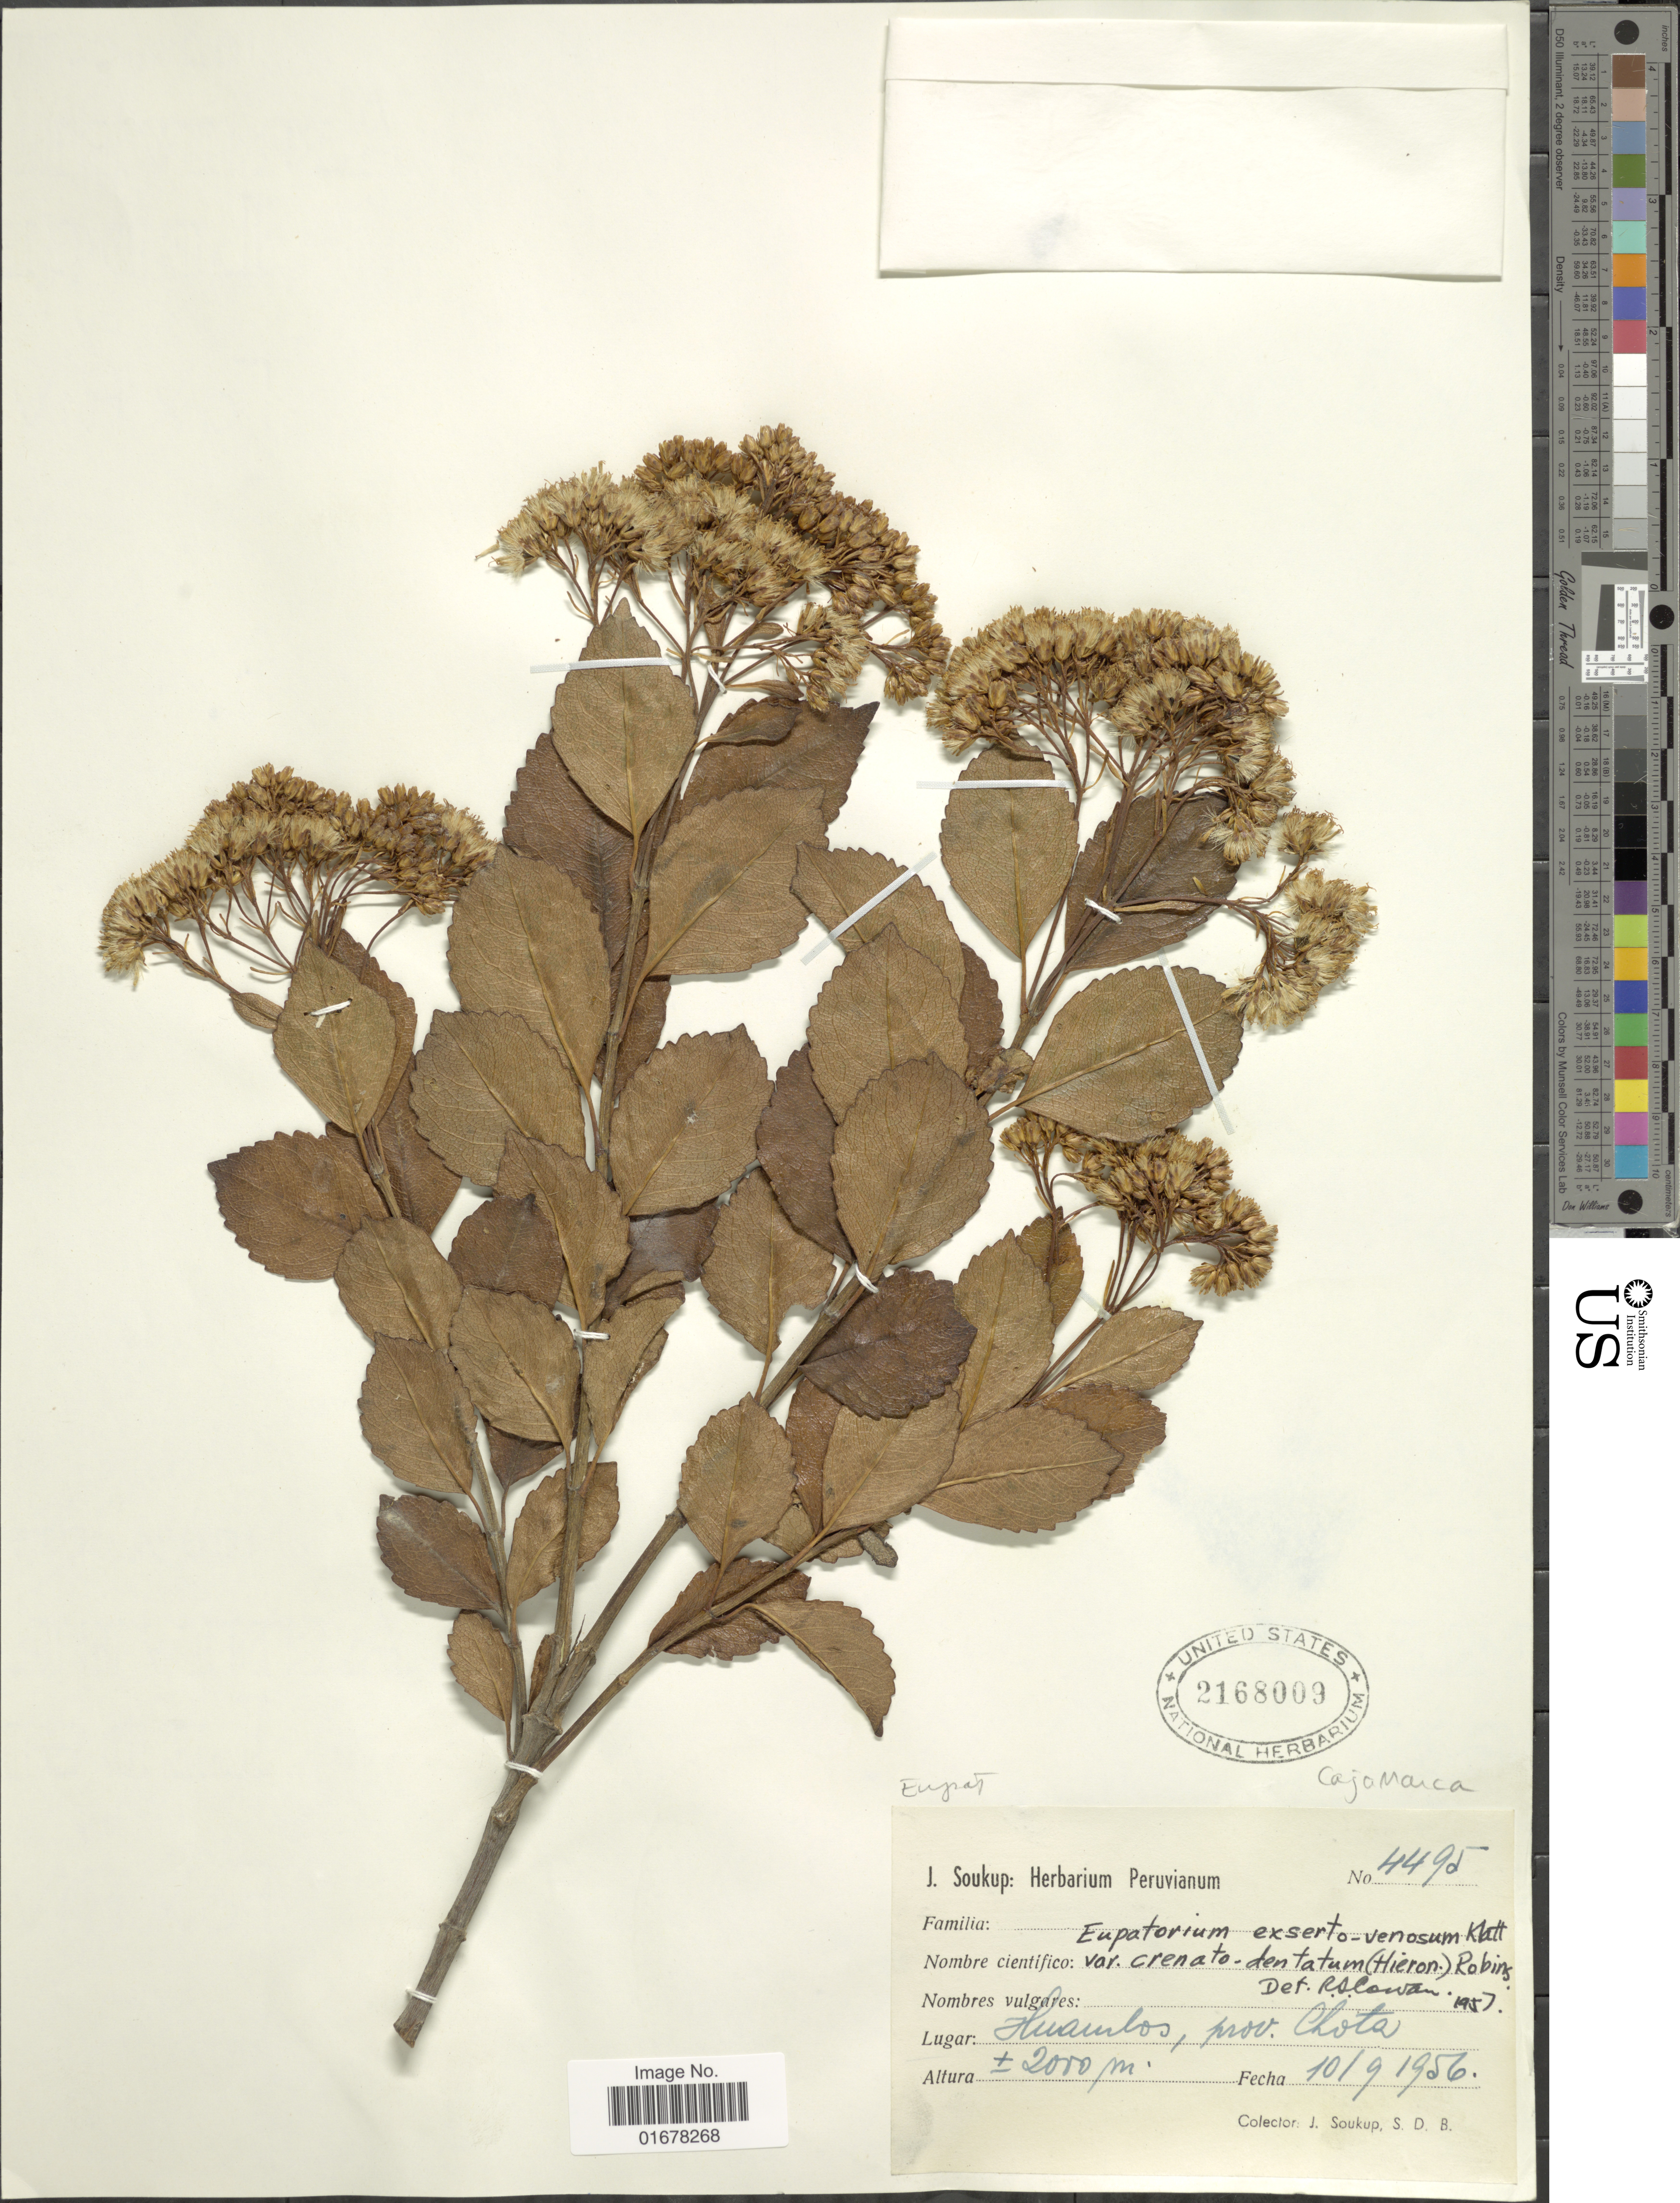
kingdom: Plantae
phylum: Tracheophyta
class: Magnoliopsida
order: Asterales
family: Asteraceae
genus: Ageratina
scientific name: Ageratina exserto-venosa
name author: (Klatt) R.M. King & H. Rob.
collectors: J. Soukup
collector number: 4495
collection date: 1956-09-10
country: Peru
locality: Huambos, Prov. Chota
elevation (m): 2000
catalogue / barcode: US 2168009